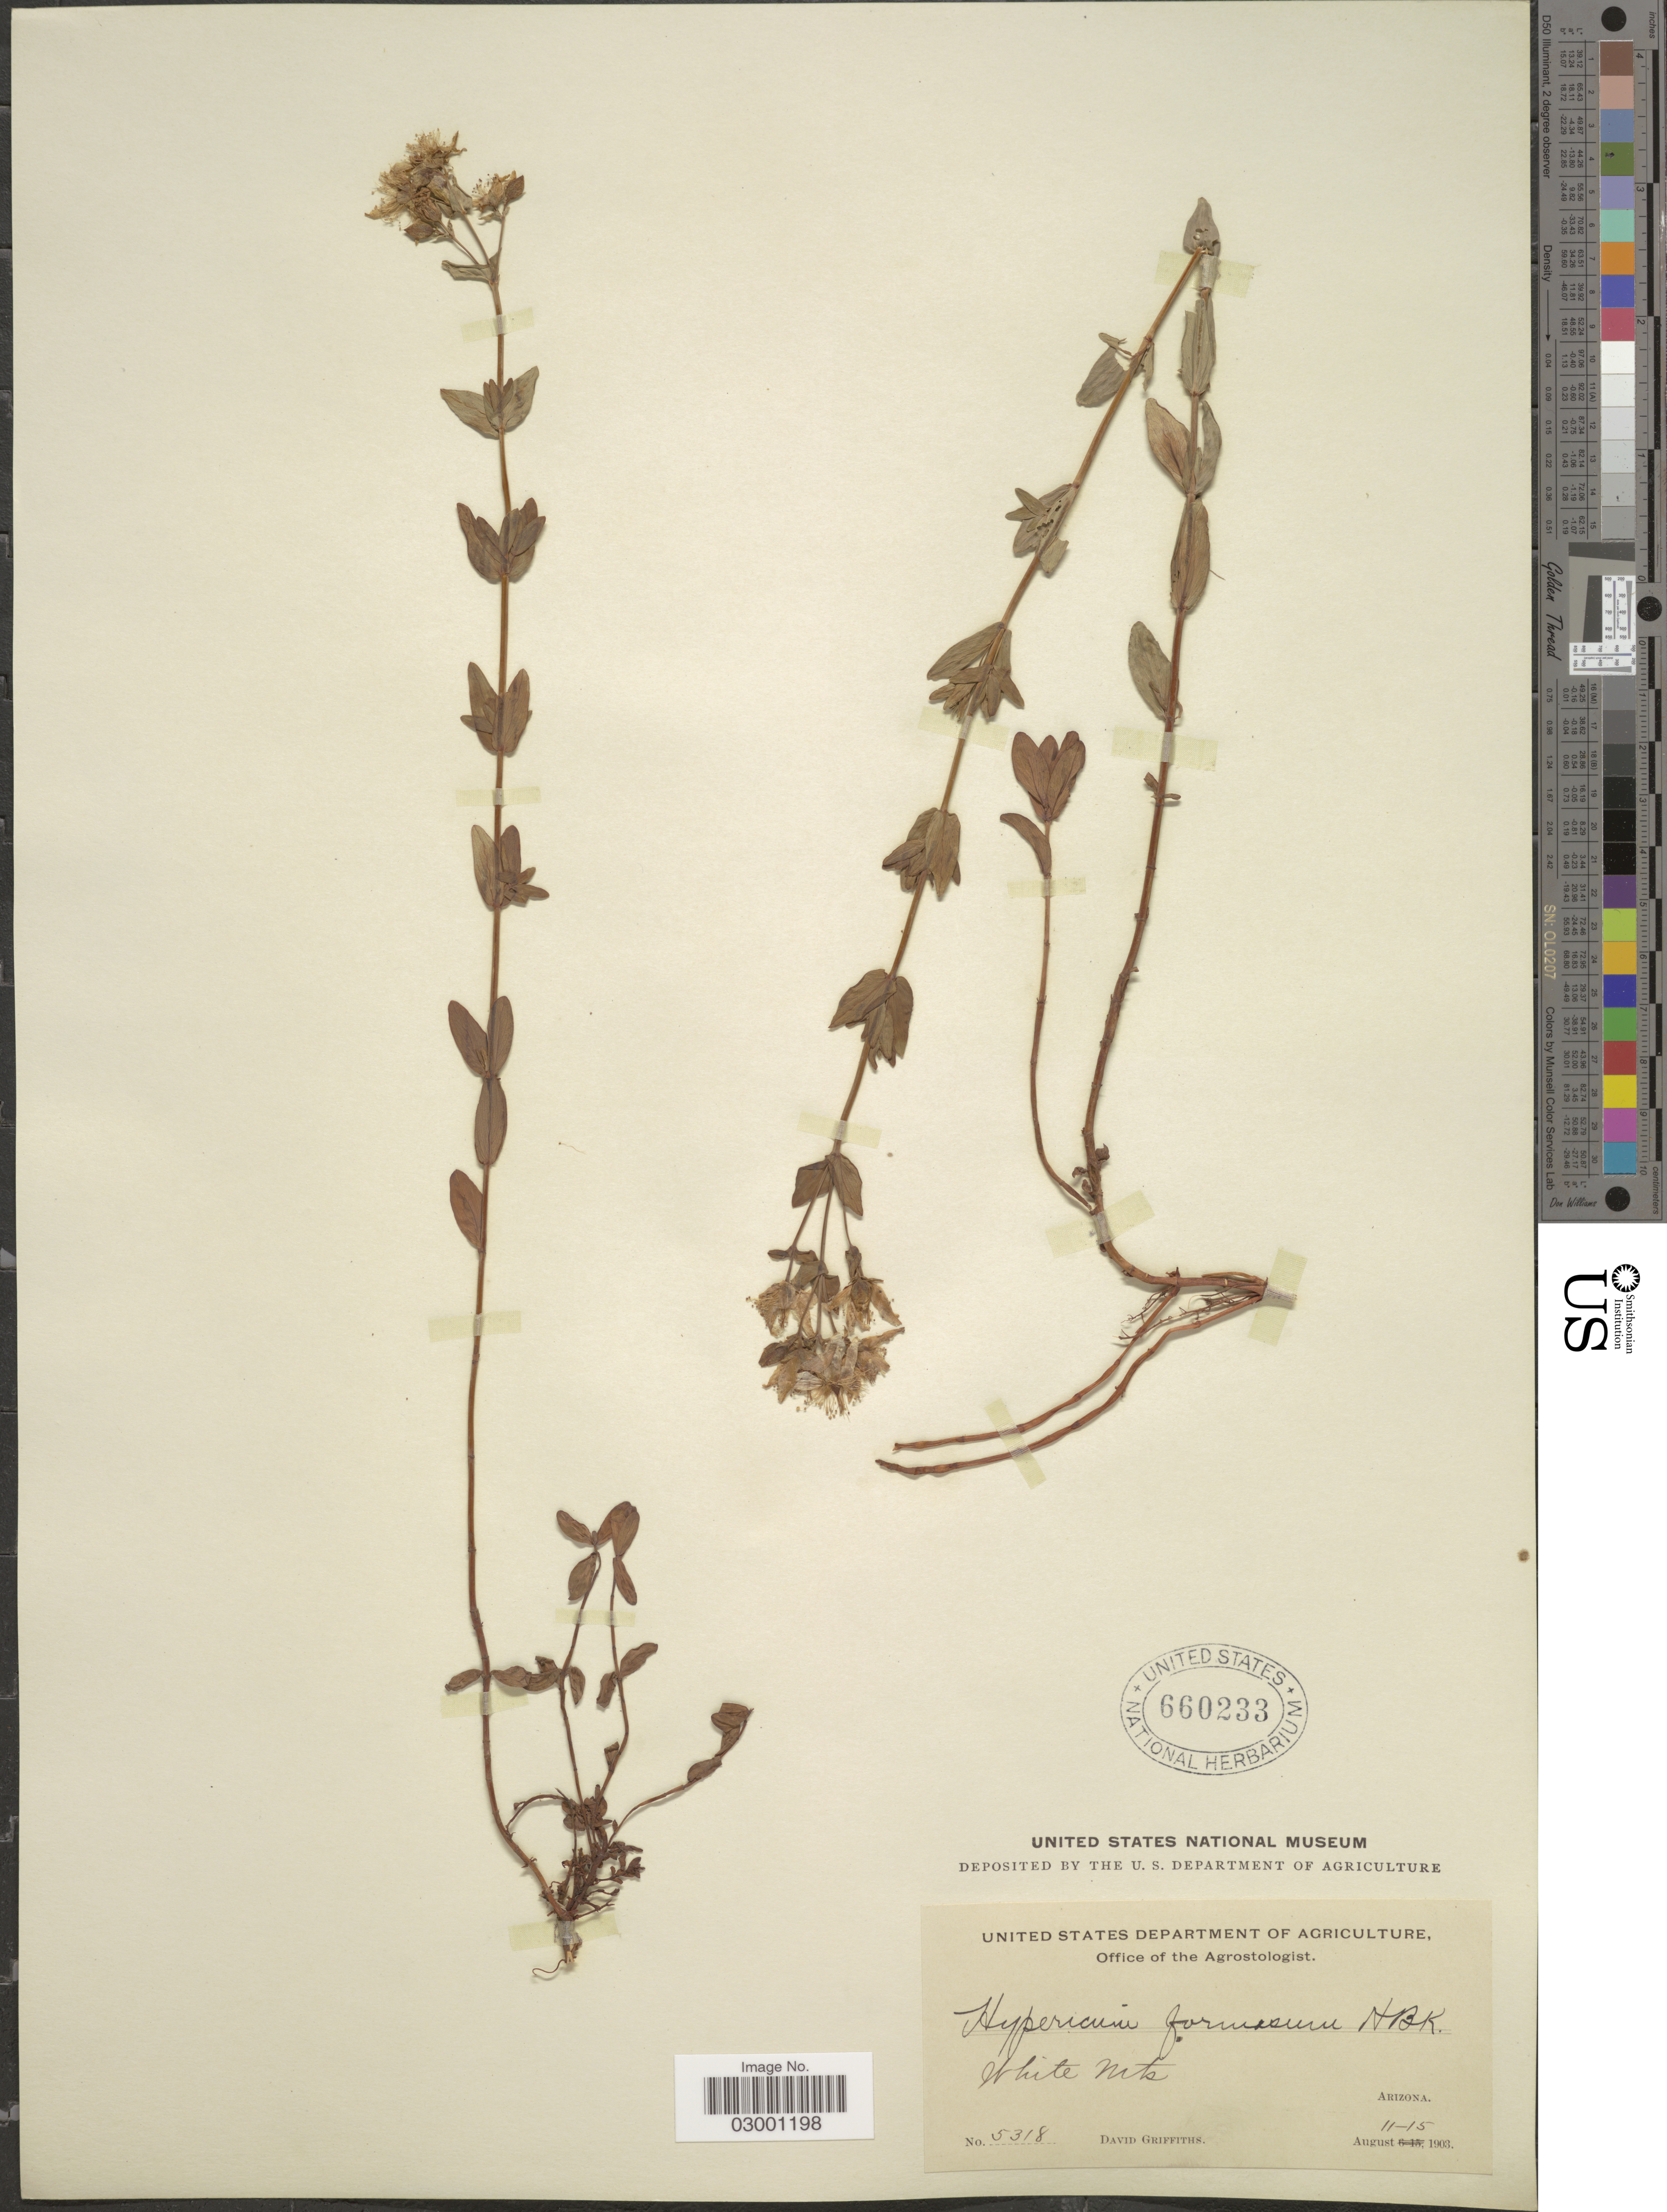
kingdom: Plantae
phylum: Tracheophyta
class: Magnoliopsida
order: Malpighiales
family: Hypericaceae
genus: Hypericum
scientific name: Hypericum formosum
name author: Kunth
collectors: D. Griffiths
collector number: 5318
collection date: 1903-08-11/1903-08-15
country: United States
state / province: Arizona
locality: White Mts.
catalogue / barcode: US 660233